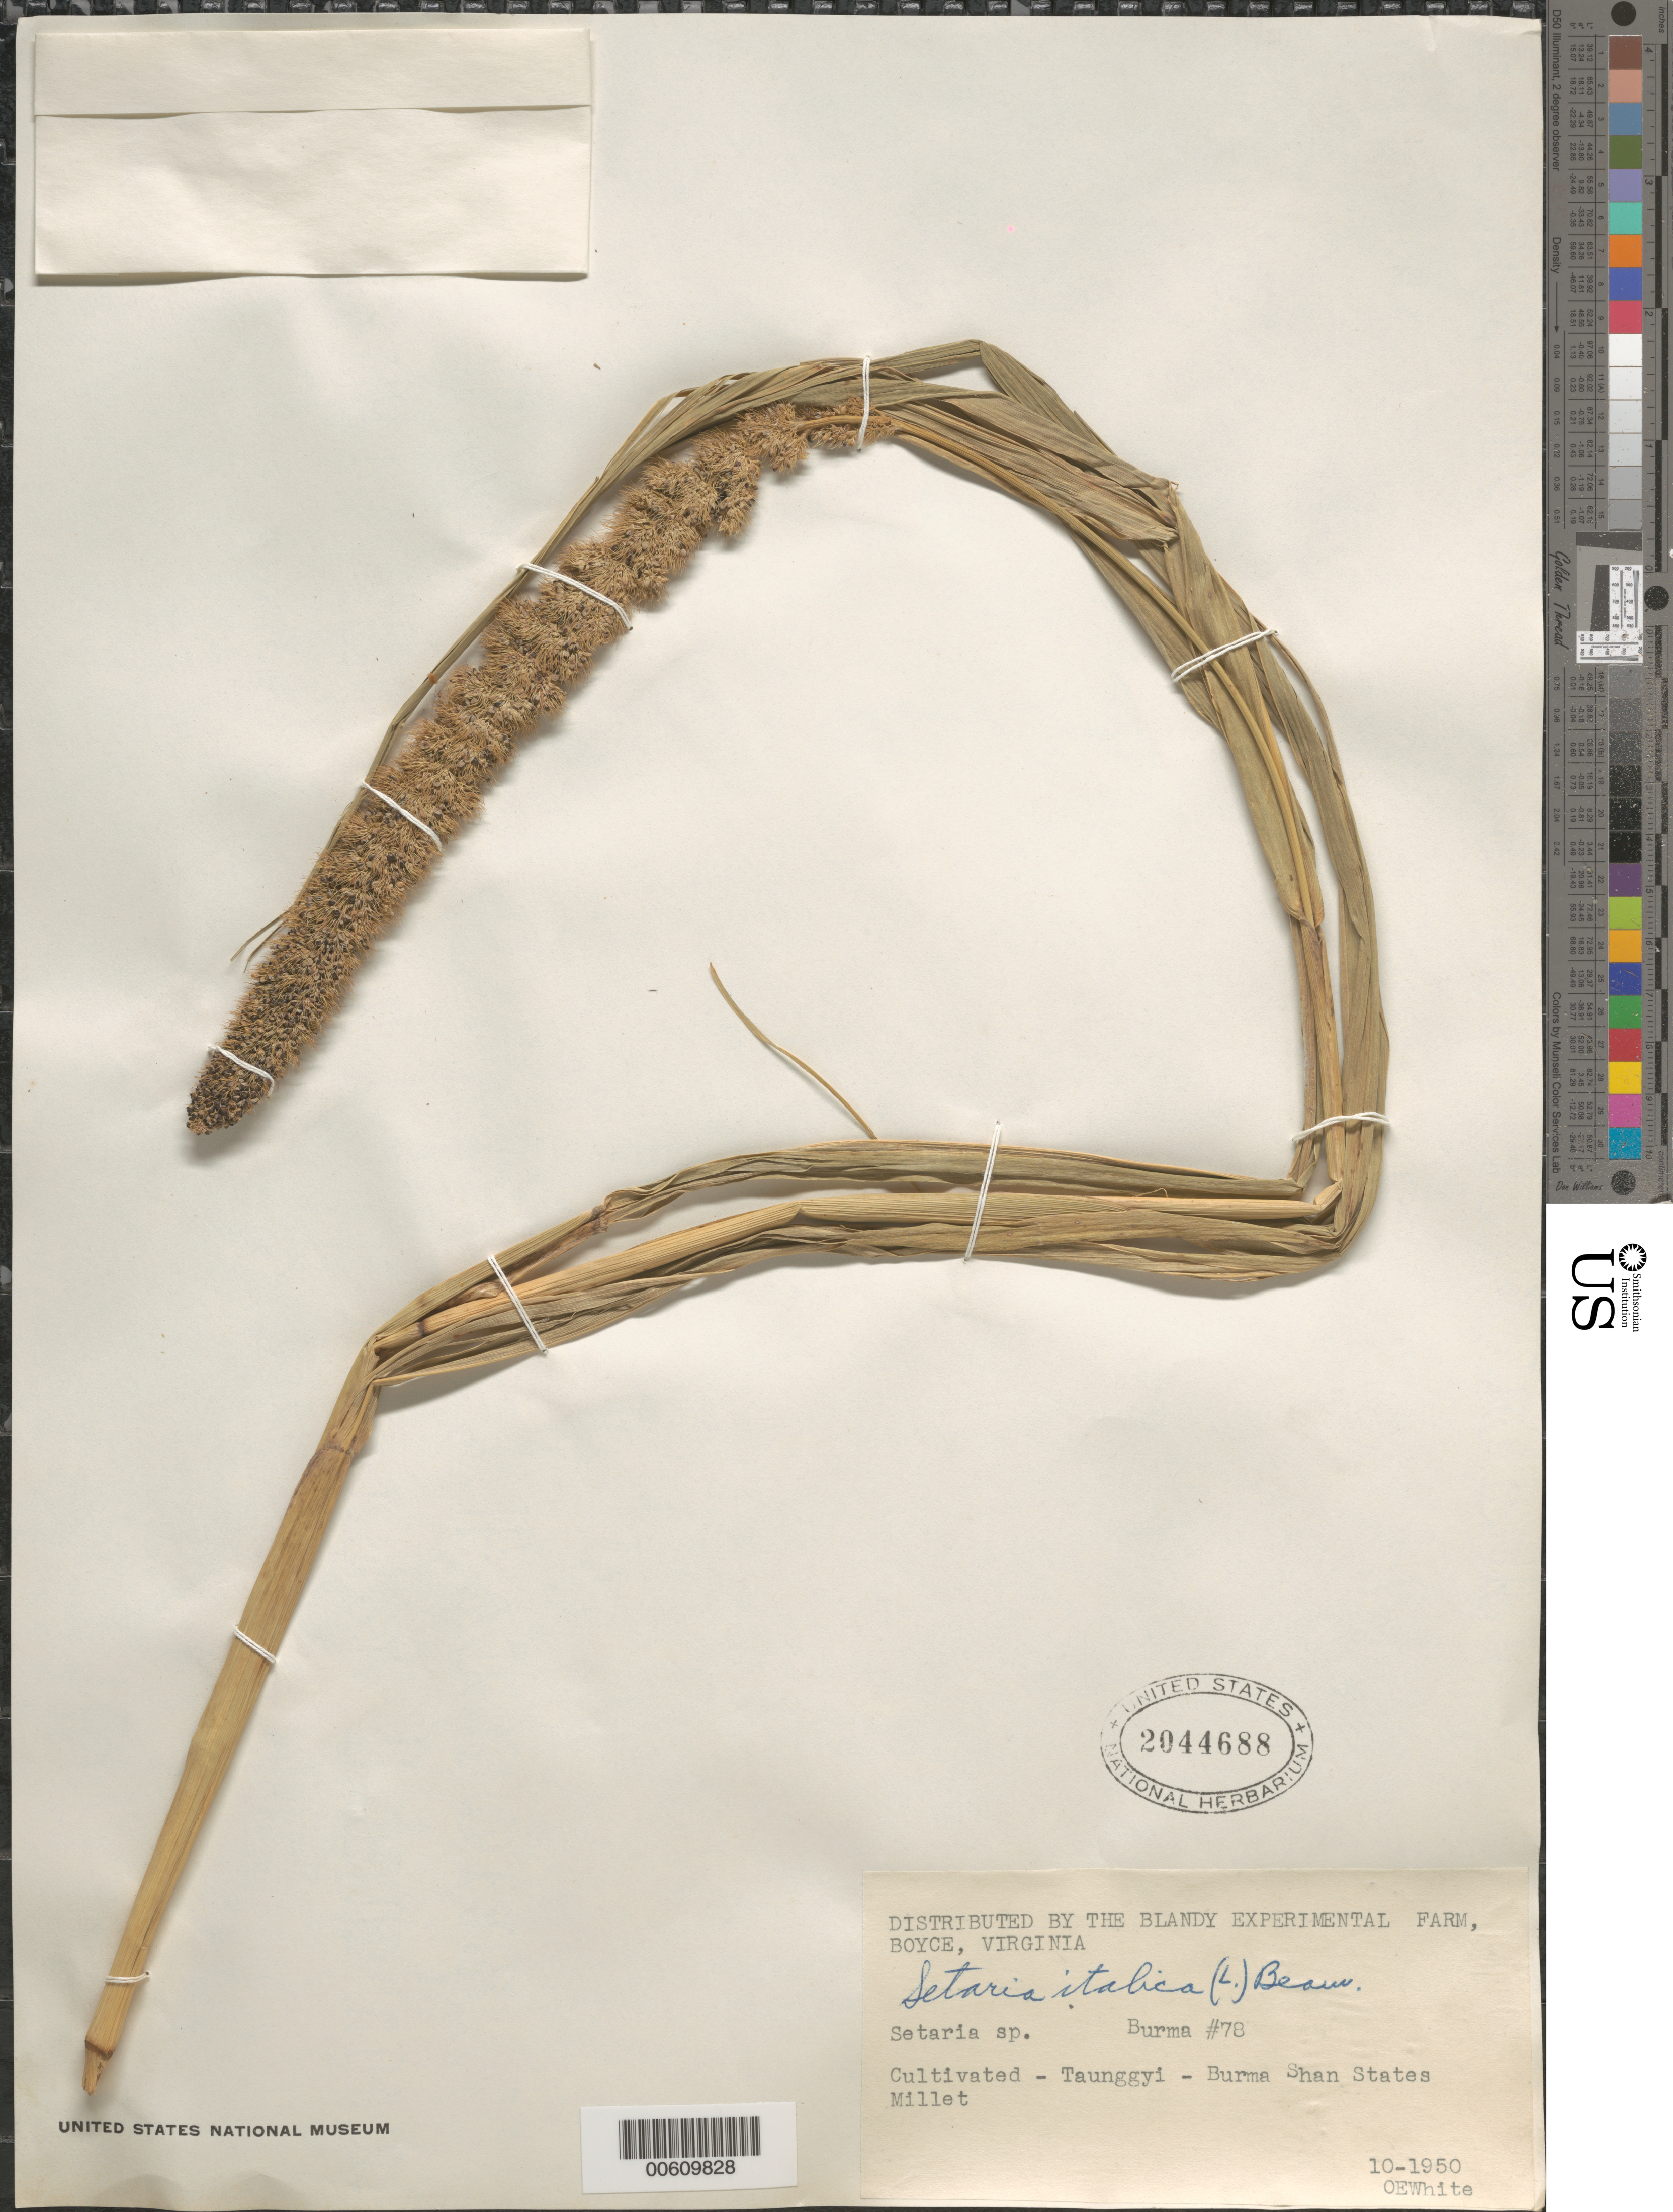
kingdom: Plantae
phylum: Tracheophyta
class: Liliopsida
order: Poales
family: Poaceae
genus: Setaria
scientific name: Setaria italica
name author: (L.) P. Beauv.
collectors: O. E. White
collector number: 78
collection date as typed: Oct 1950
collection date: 1950-10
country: Myanmar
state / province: Shan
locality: Taunggyi, Burma Shan States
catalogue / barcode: US 2044688